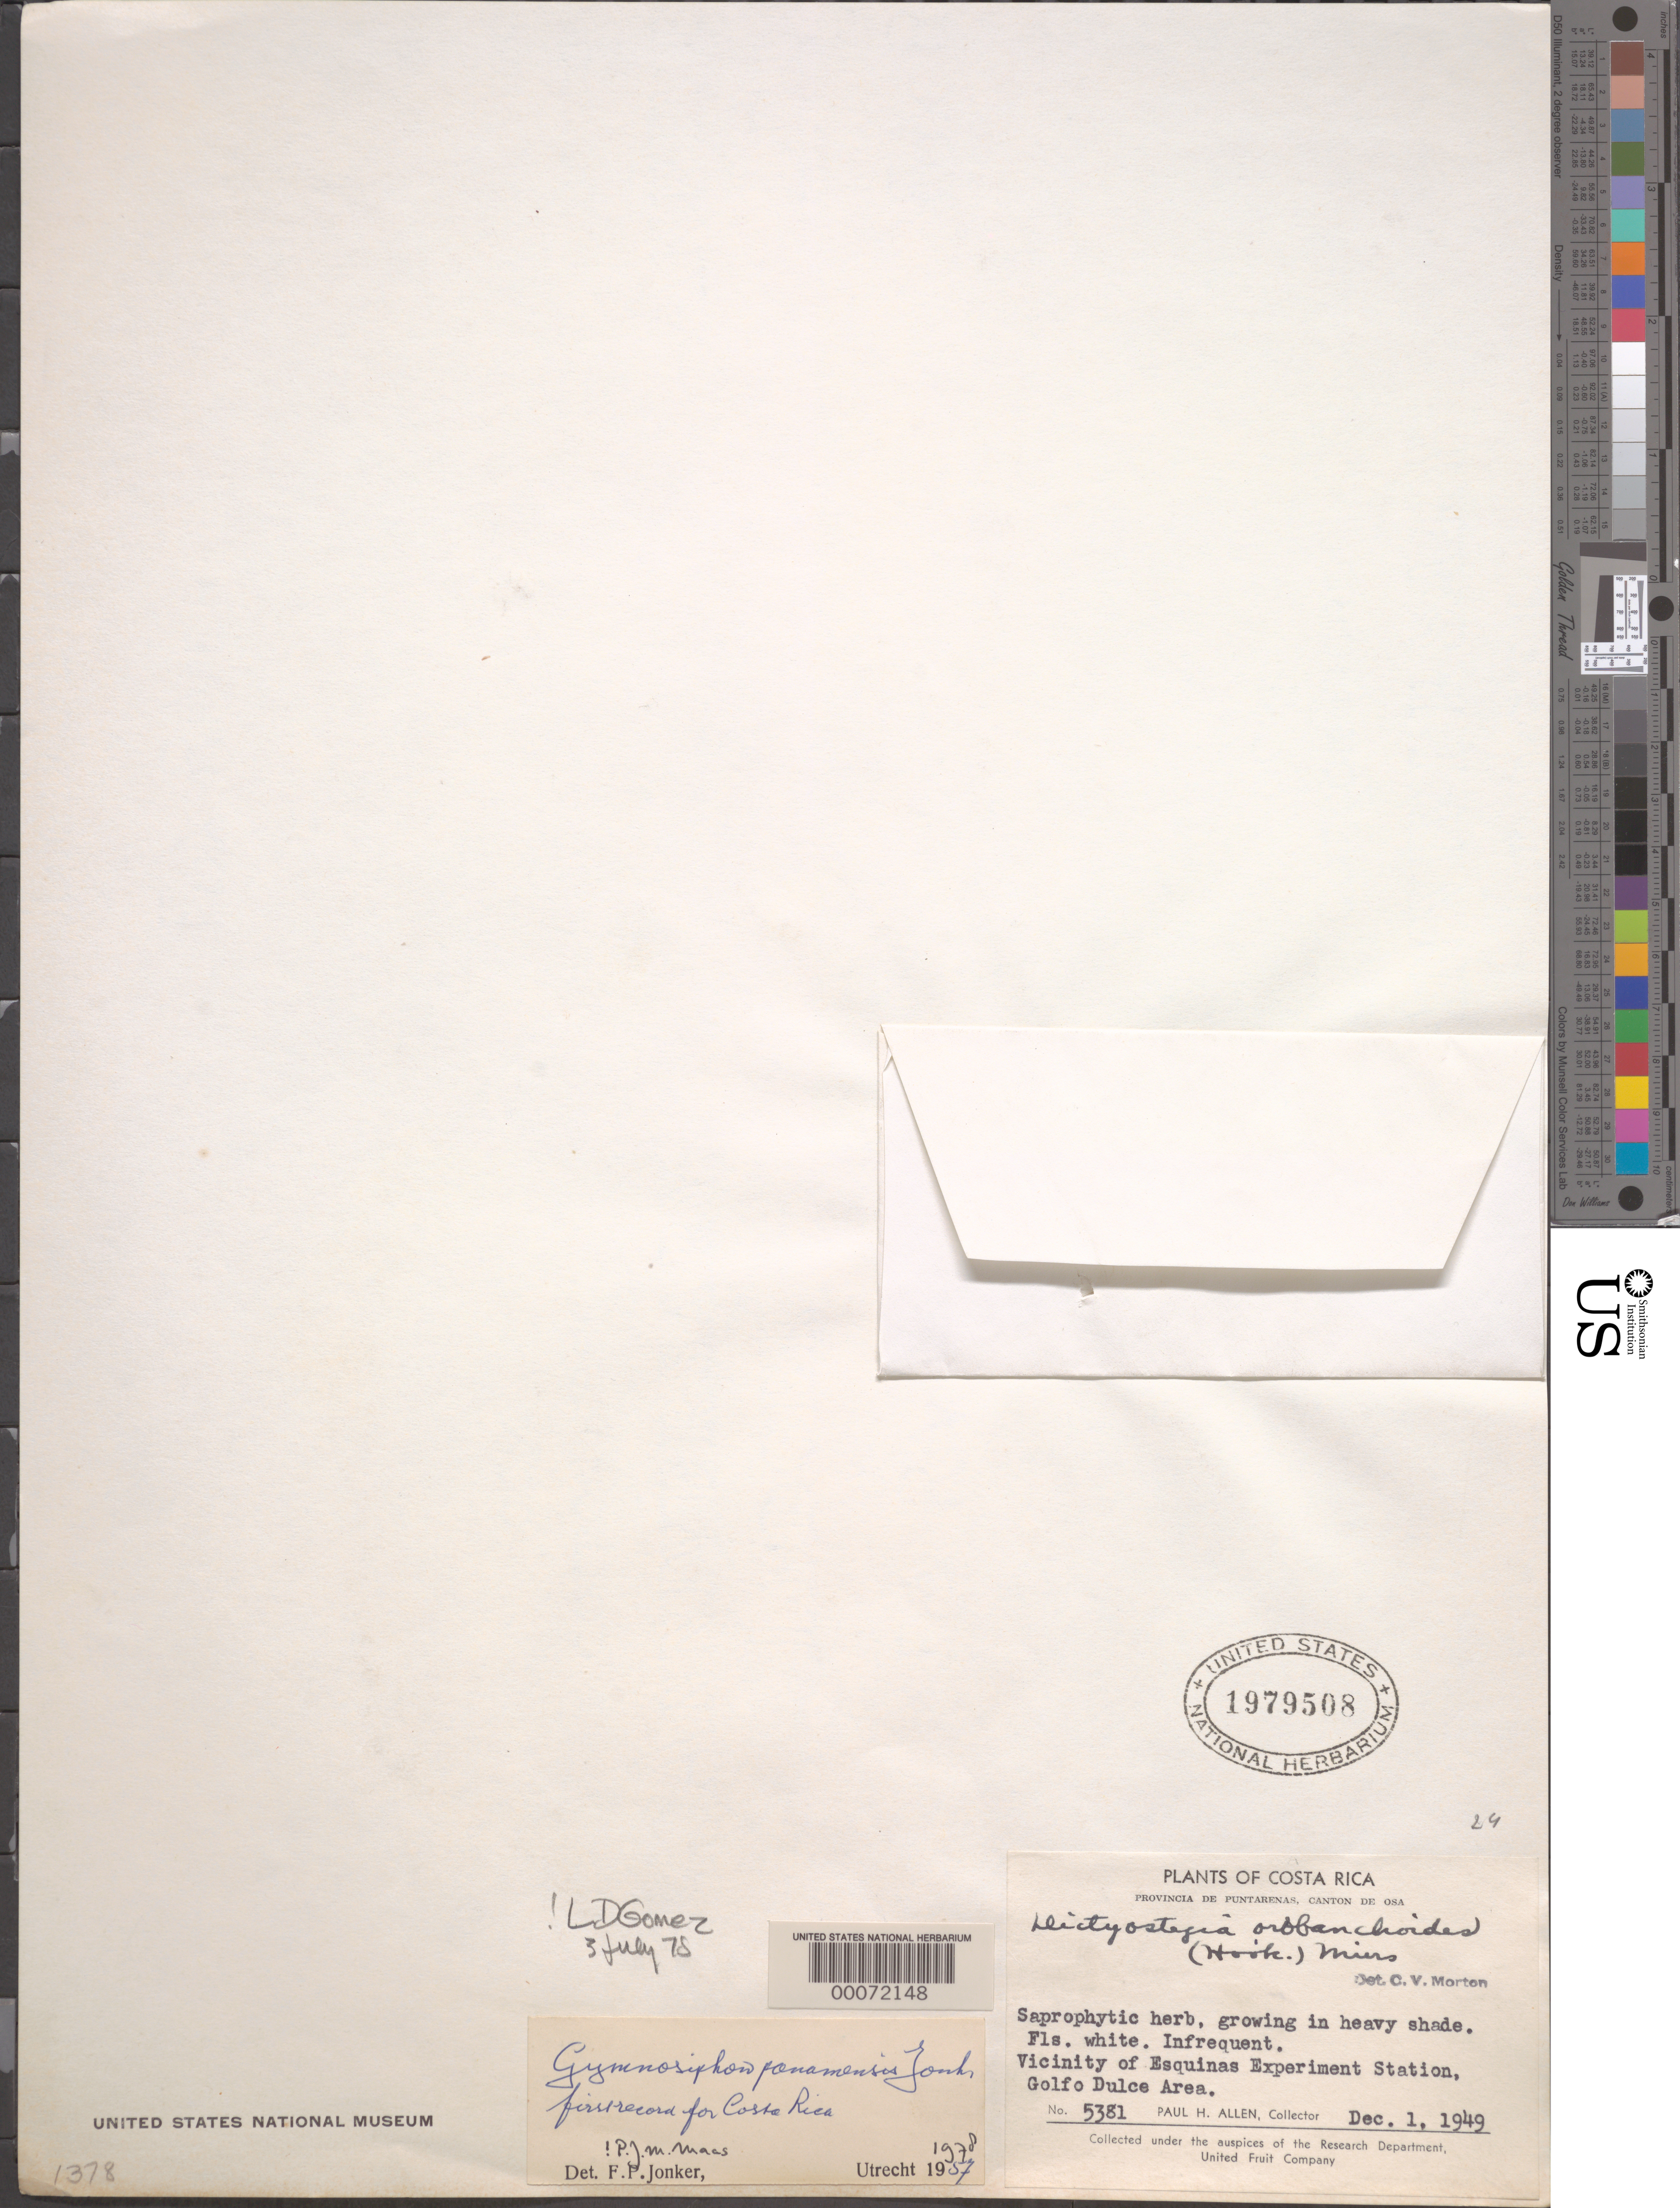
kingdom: Plantae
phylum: Tracheophyta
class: Liliopsida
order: Dioscoreales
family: Burmanniaceae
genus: Gymnosiphon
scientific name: Gymnosiphon panamensis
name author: Jonker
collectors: P. H. Allen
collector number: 5381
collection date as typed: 01 Dec 1949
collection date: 1949-12-01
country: Costa Rica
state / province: Puntarenas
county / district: Osa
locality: Vicinity of esquinas experiment station, golfo dulce area, canton de osa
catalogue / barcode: US 1979508